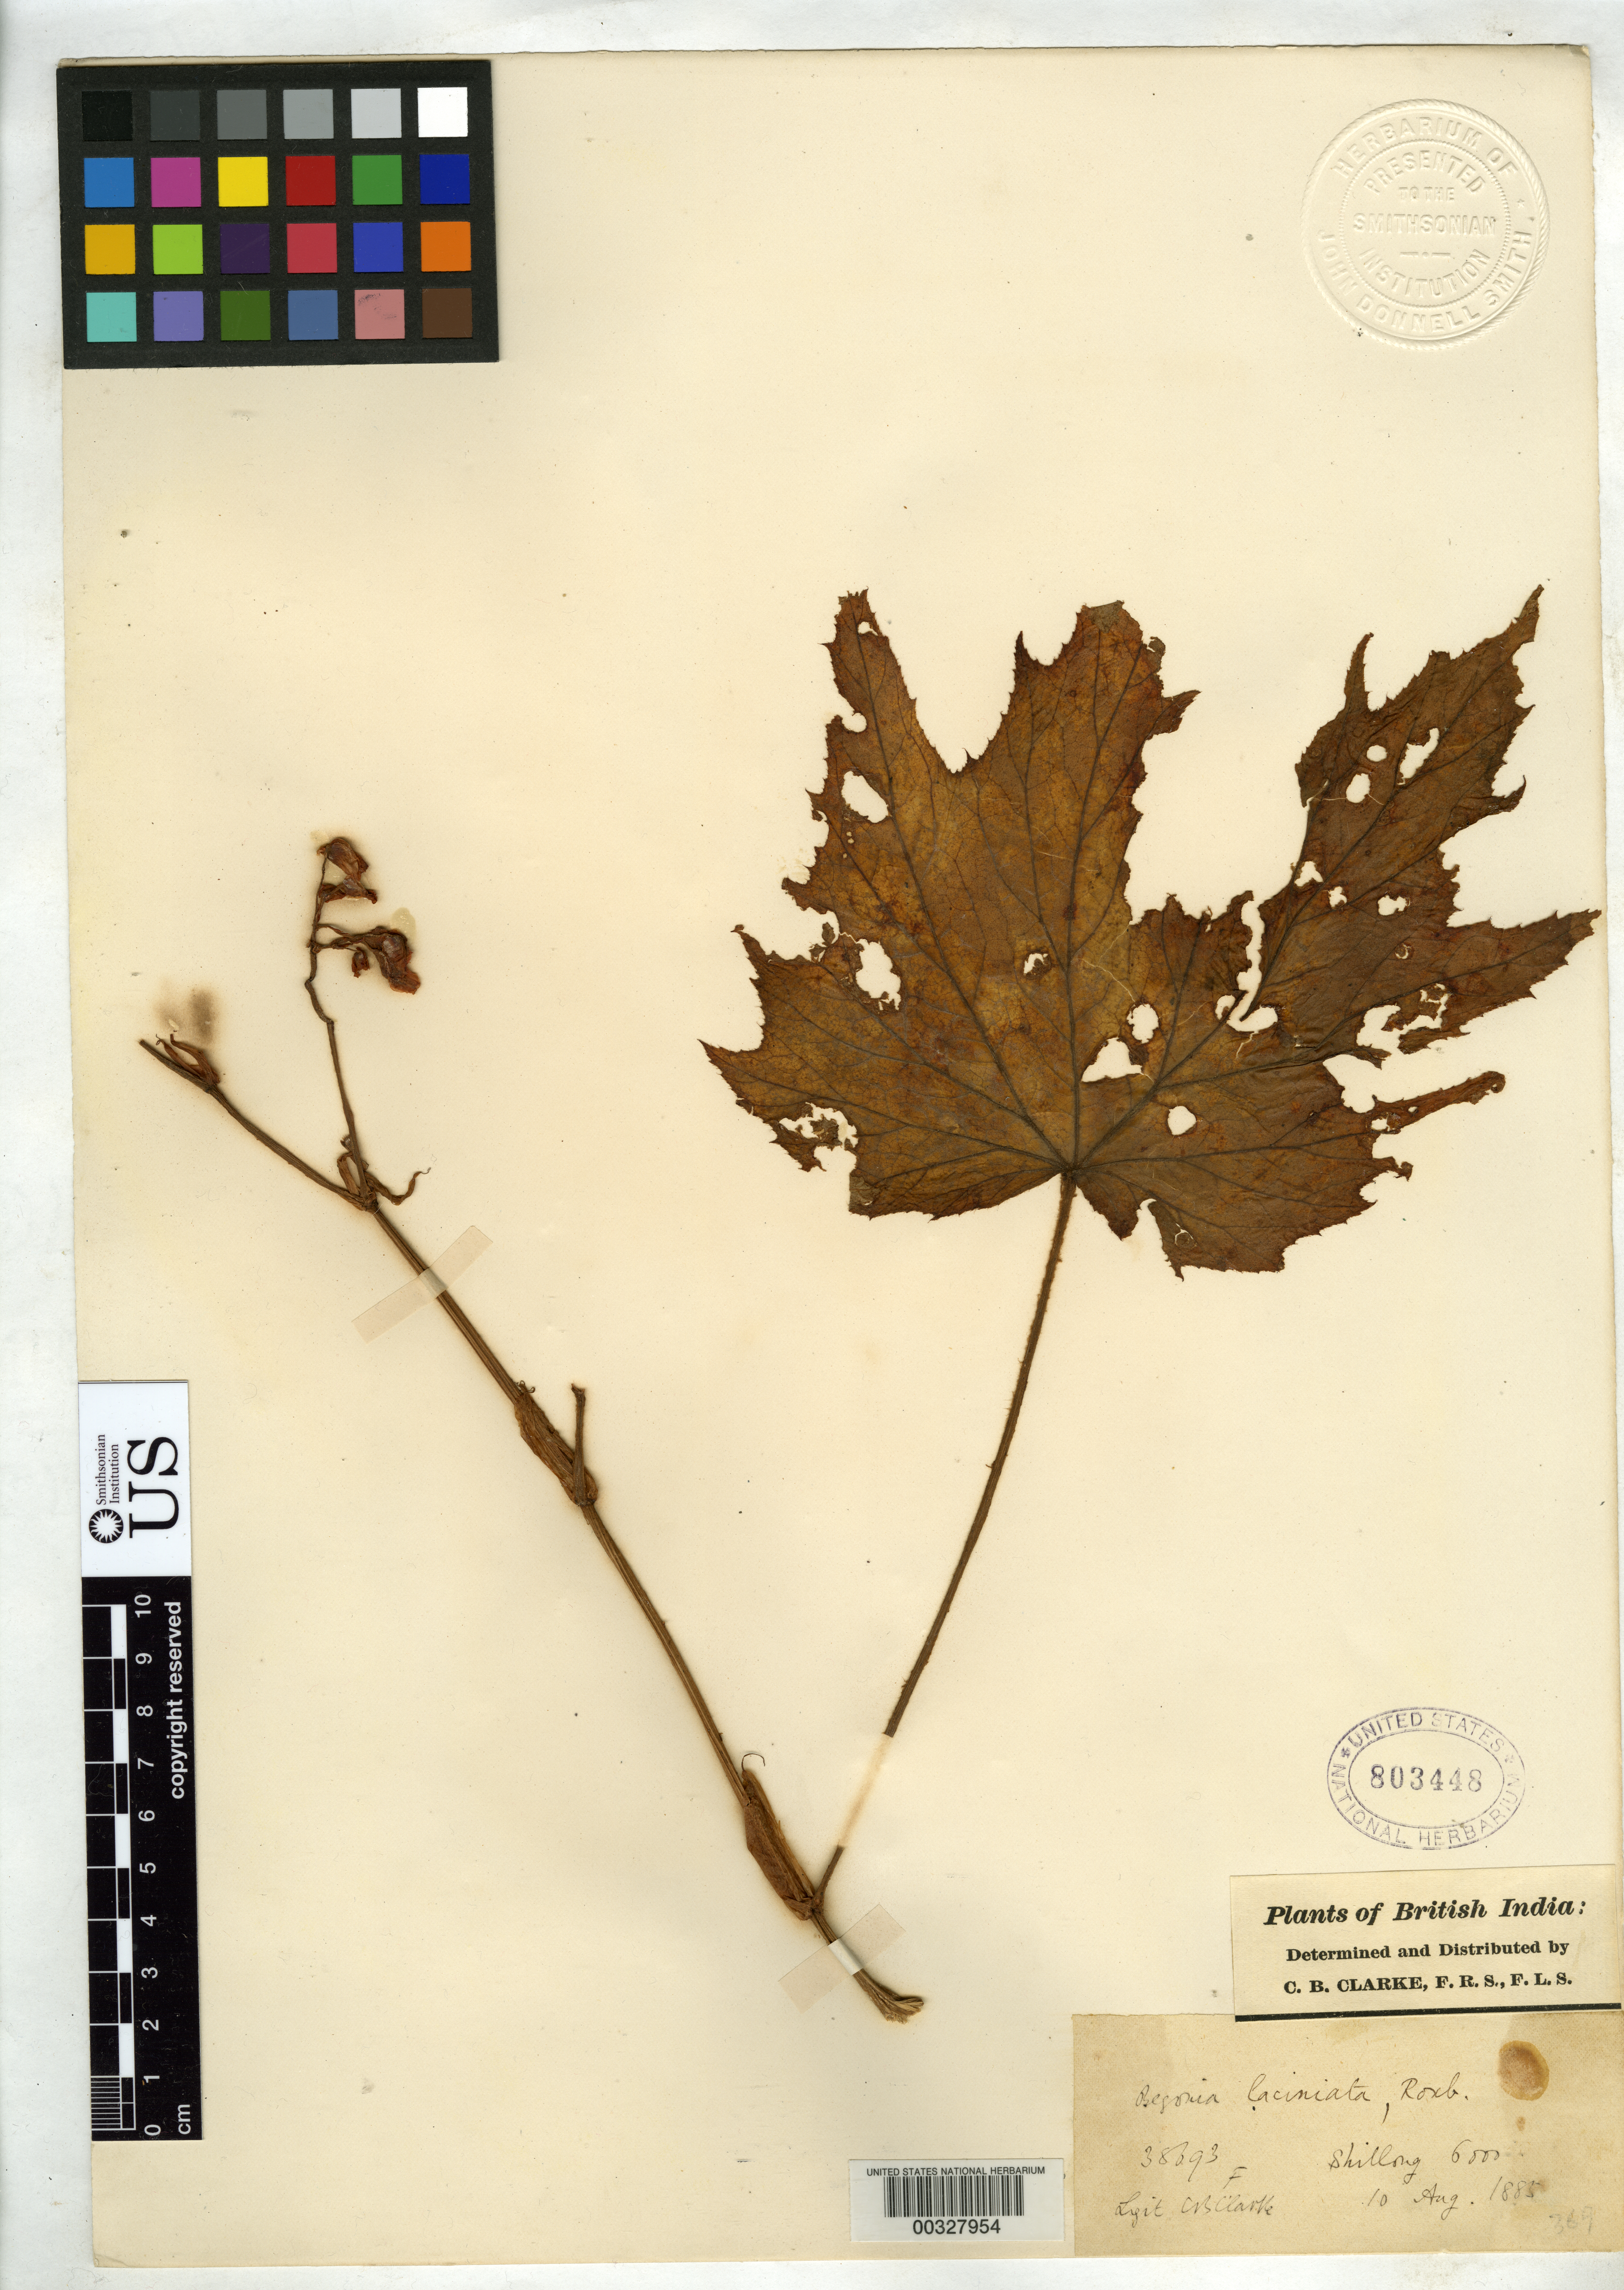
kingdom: Plantae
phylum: Tracheophyta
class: Magnoliopsida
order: Cucurbitales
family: Begoniaceae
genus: Begonia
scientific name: Begonia palmata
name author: D. Don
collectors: C. B. Clarke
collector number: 38693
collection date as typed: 10 Aug 1885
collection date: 1885-08-10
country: India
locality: Shillong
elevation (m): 1829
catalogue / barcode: US 803448